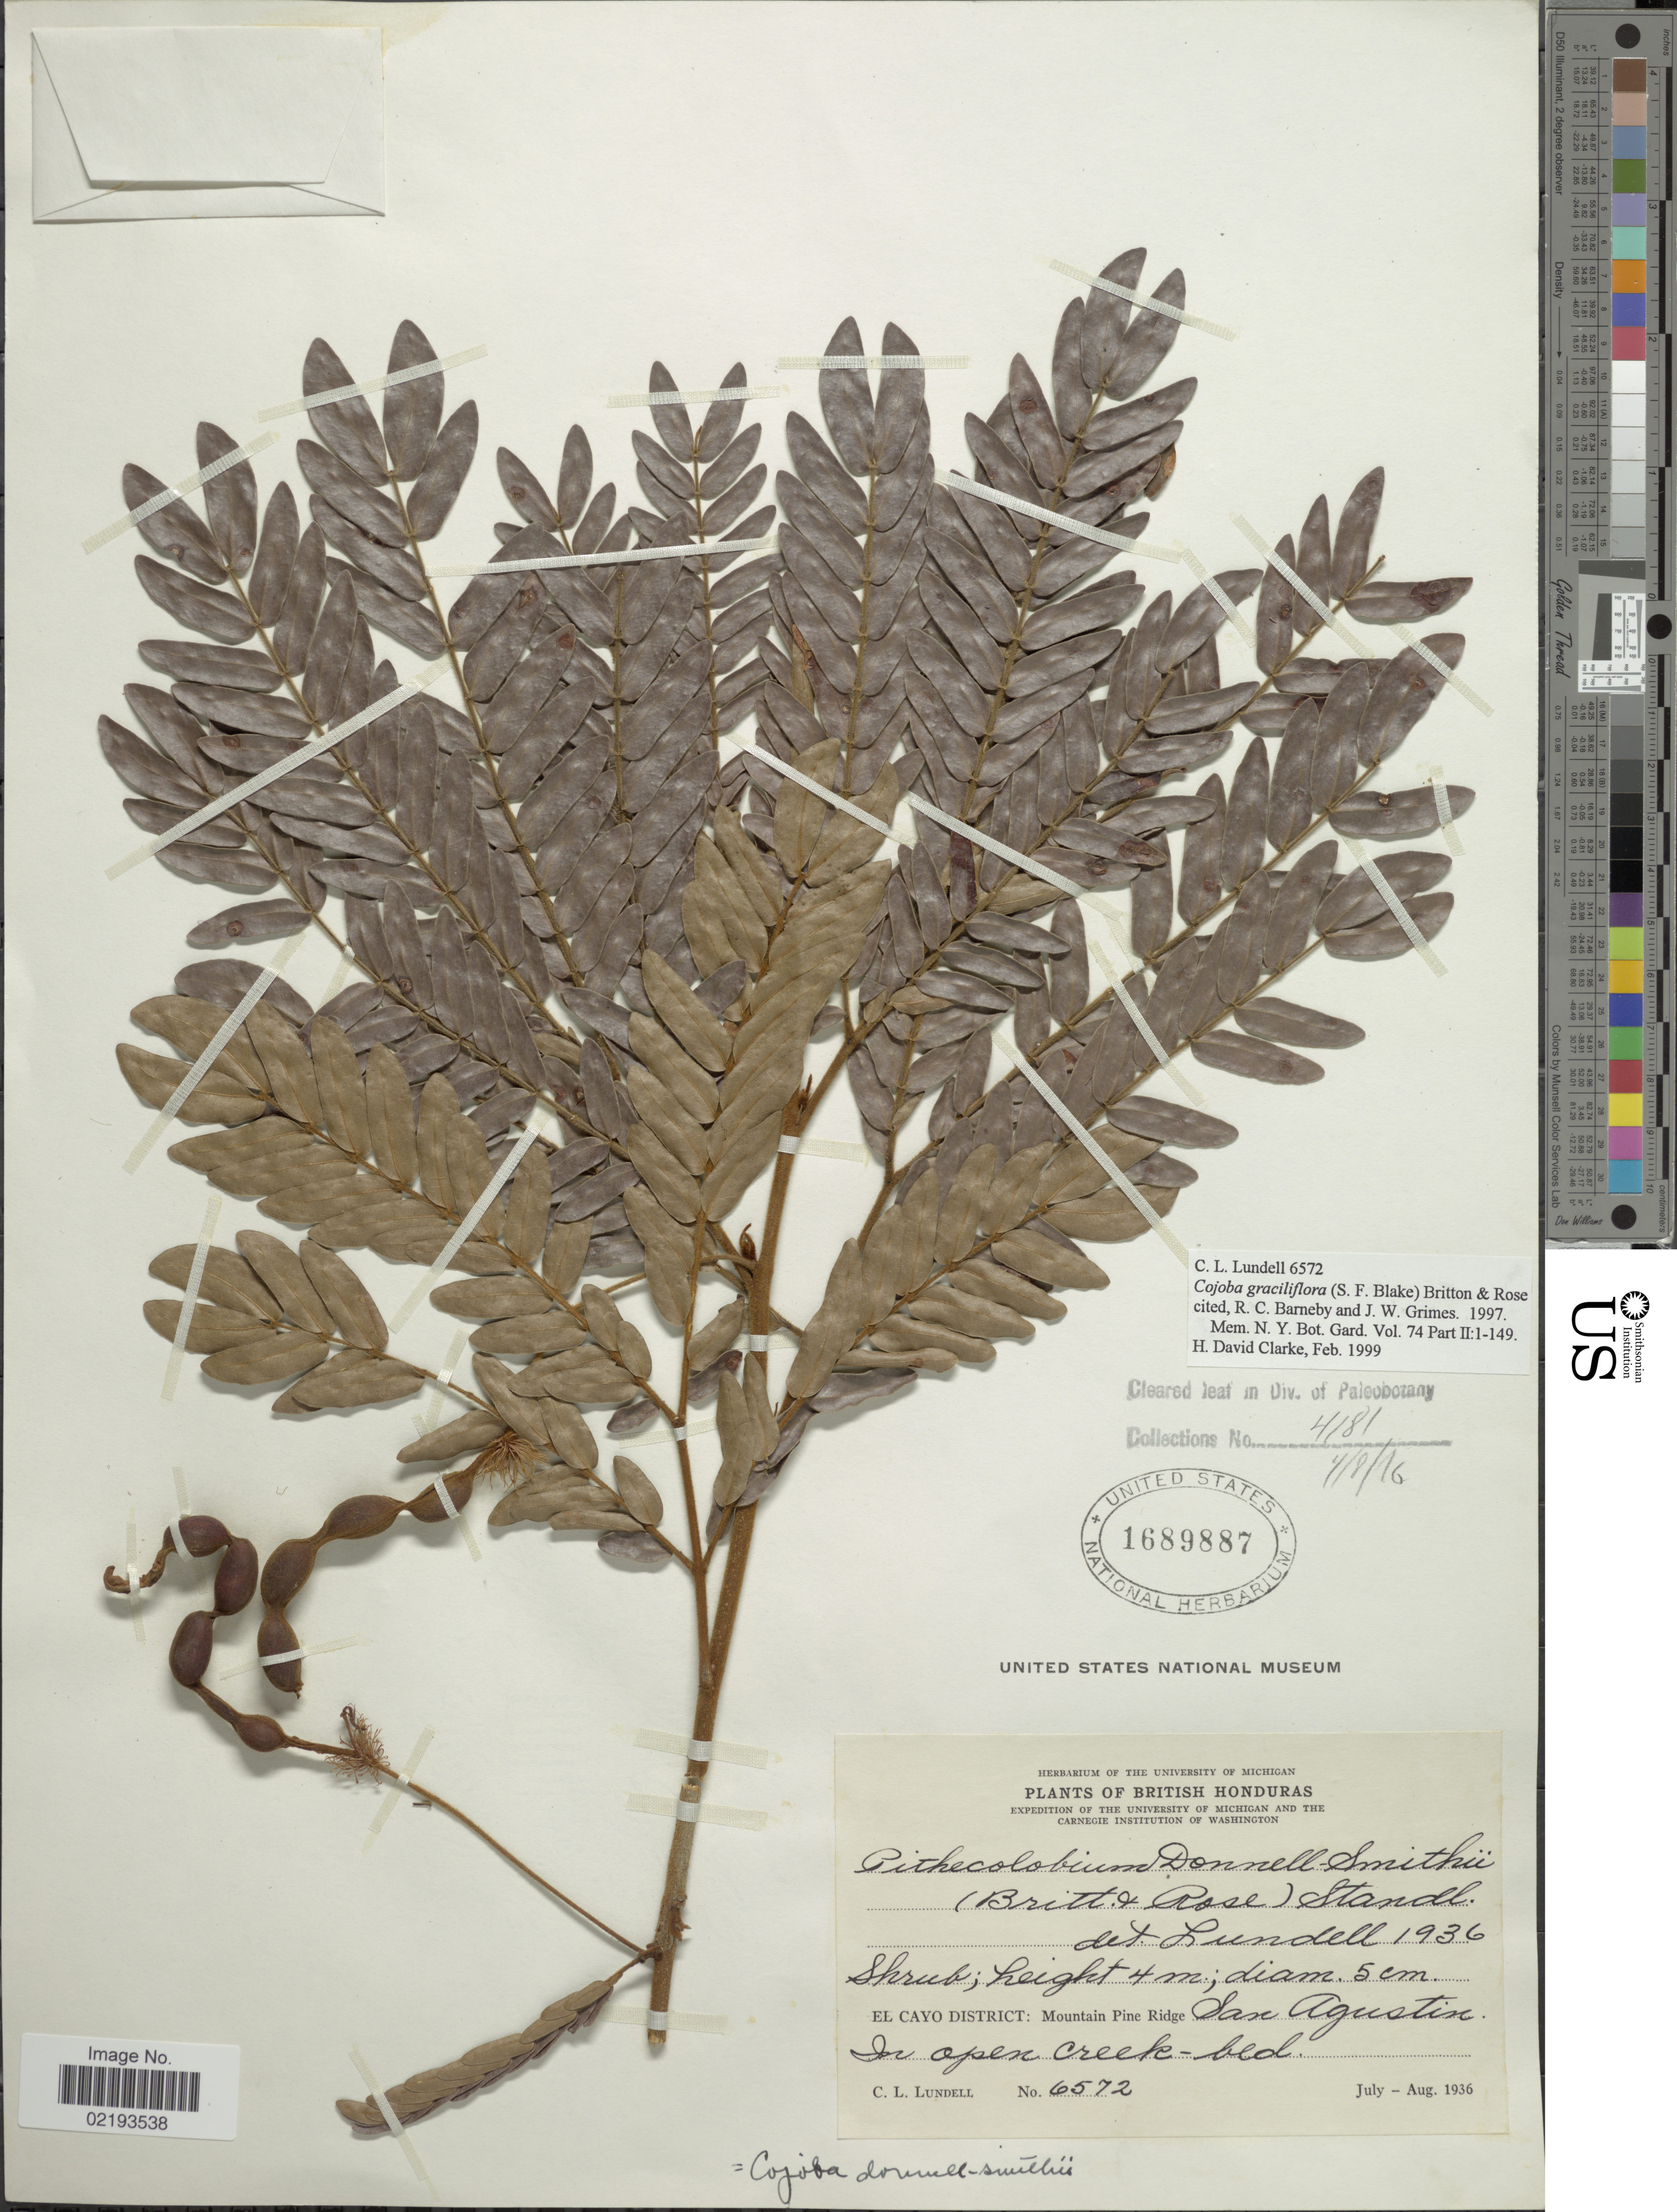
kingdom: Plantae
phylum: Tracheophyta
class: Magnoliopsida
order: Fabales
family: Fabaceae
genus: Cojoba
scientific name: Cojoba graciliflora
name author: (S.F. Blake) Britton & Rose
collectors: C. L. Lundell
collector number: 6572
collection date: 1936-07/1936-08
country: Belize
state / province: Cayo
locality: British Honduras, El Cayo District: Mountain Pine Ridge San Agustin. In open creek-bed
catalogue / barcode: US 1689887